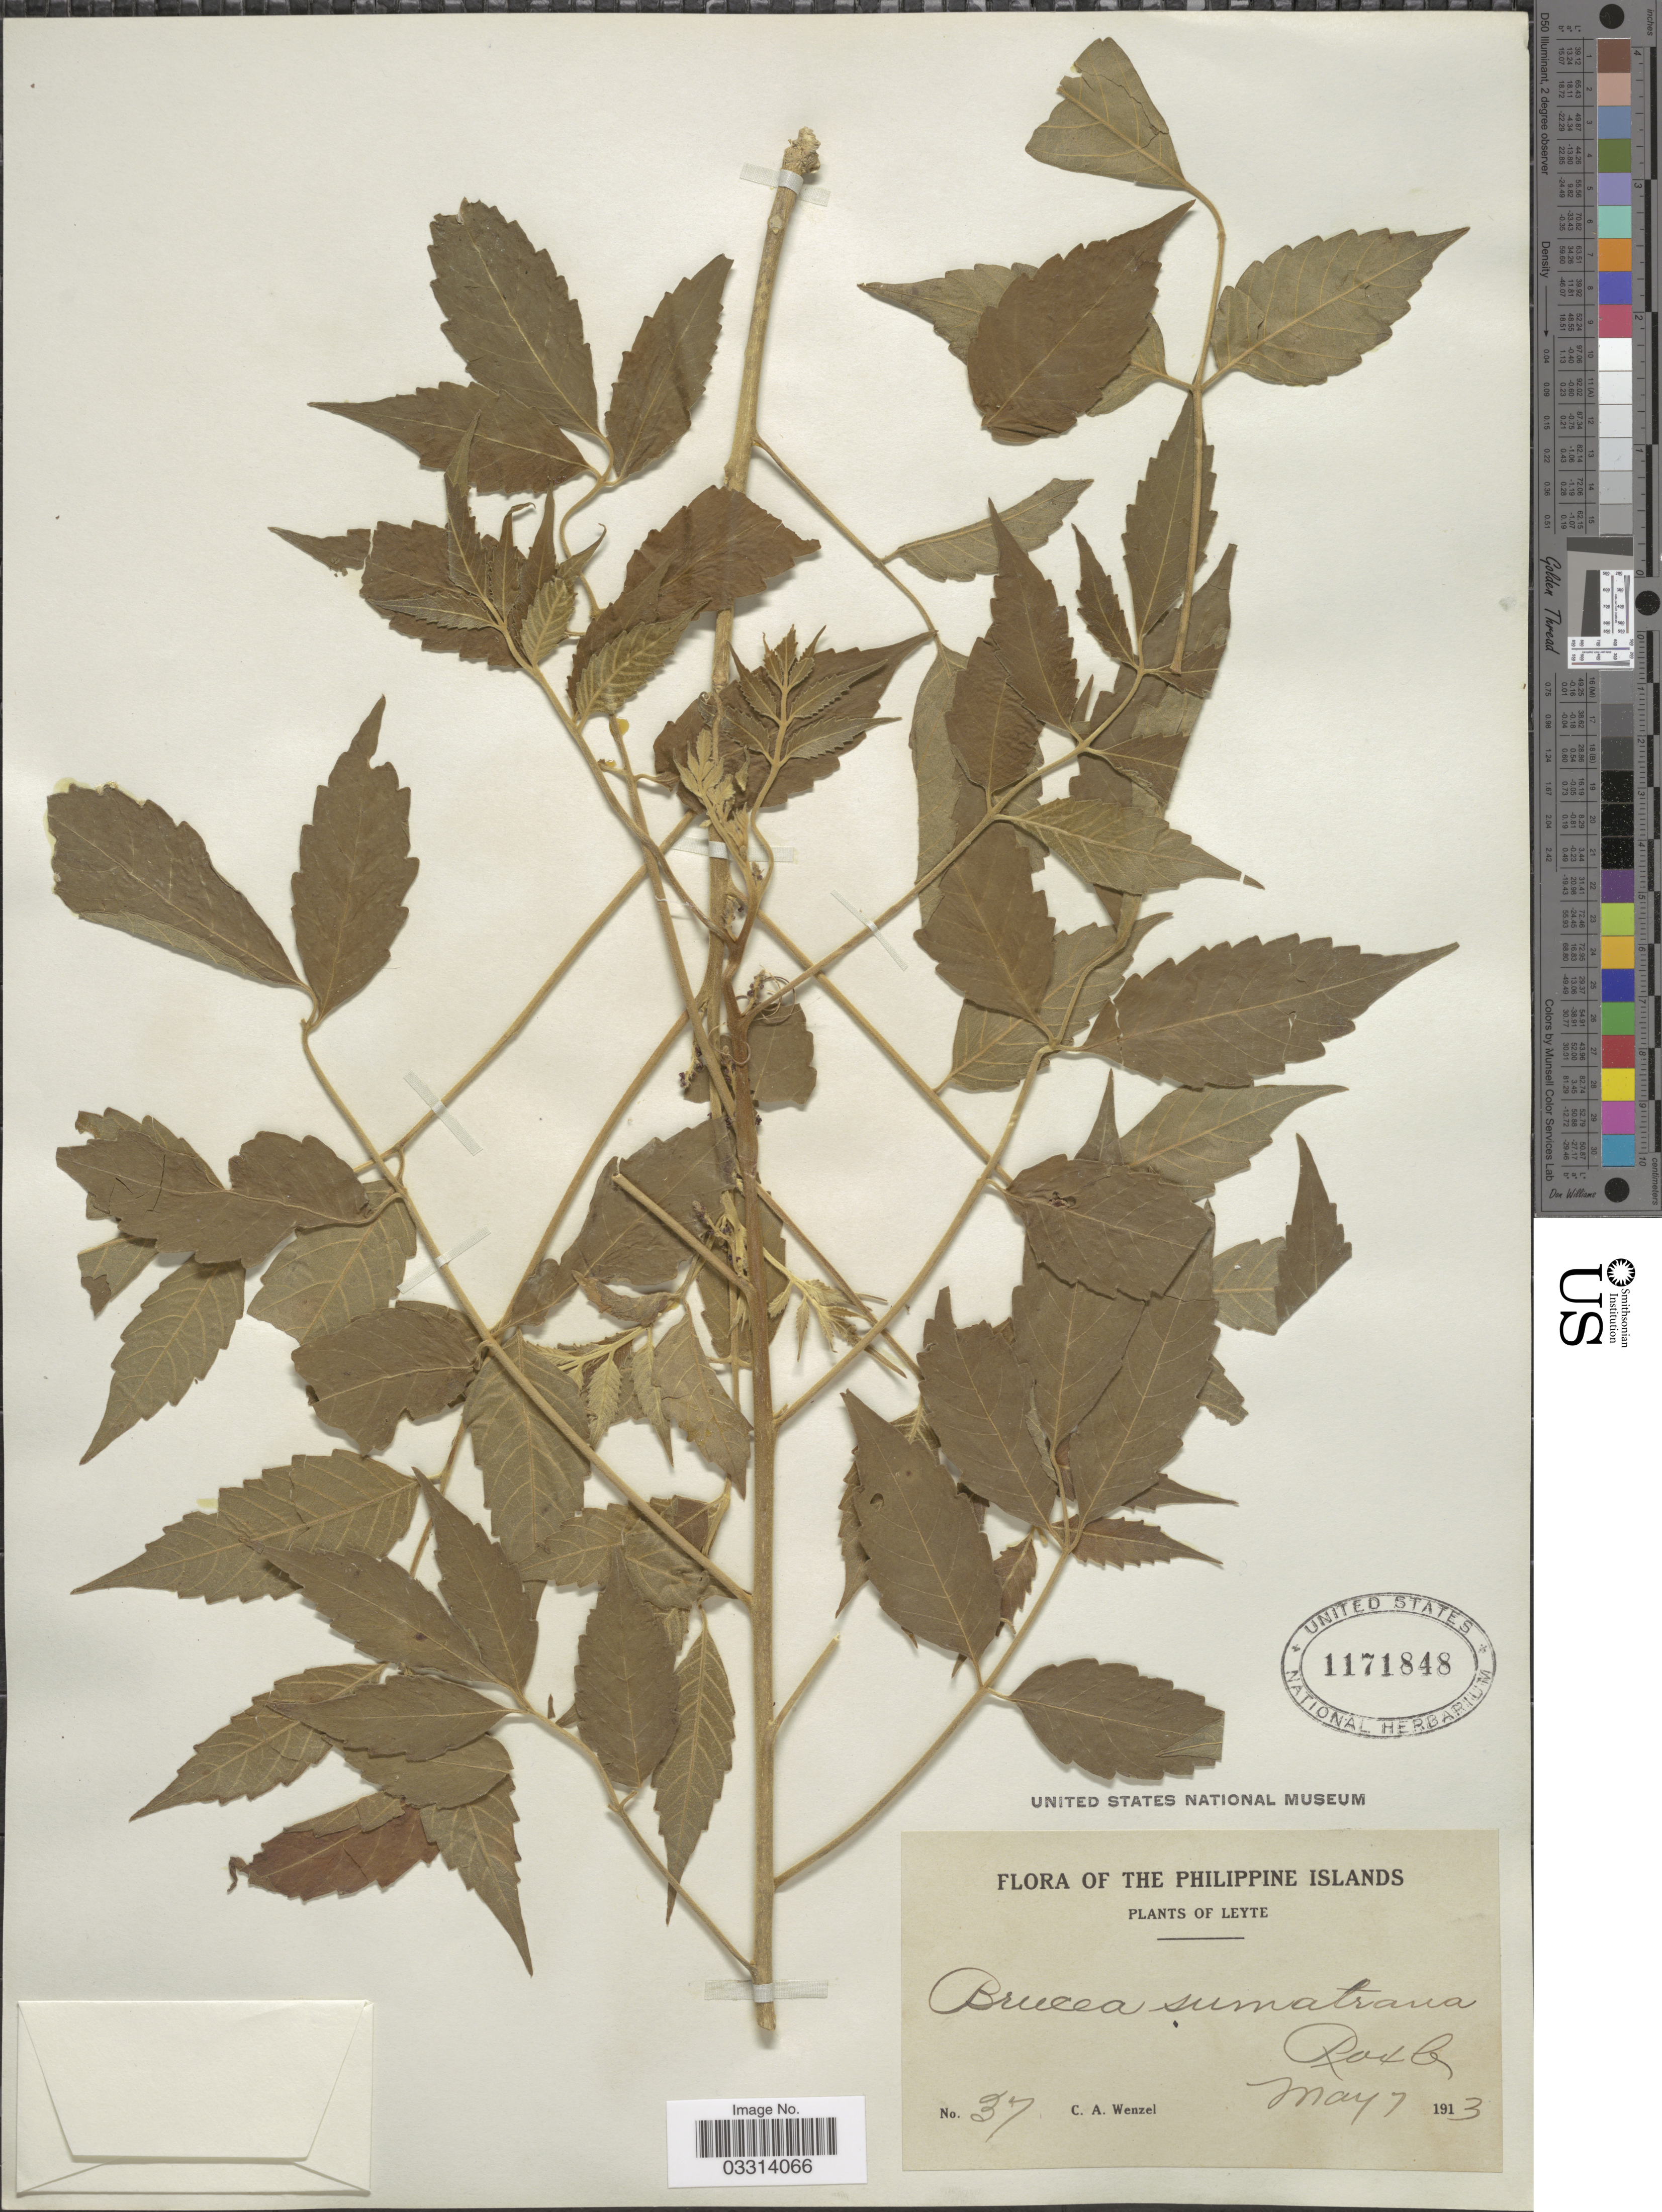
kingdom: Plantae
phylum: Tracheophyta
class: Magnoliopsida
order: Sapindales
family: Simaroubaceae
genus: Brucea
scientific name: Brucea javanica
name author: (L.) Merr.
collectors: C. Wenzel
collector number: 37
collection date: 1913-05-07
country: Philippines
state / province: Eastern Visayas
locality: Leyte.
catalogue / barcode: US 1171848